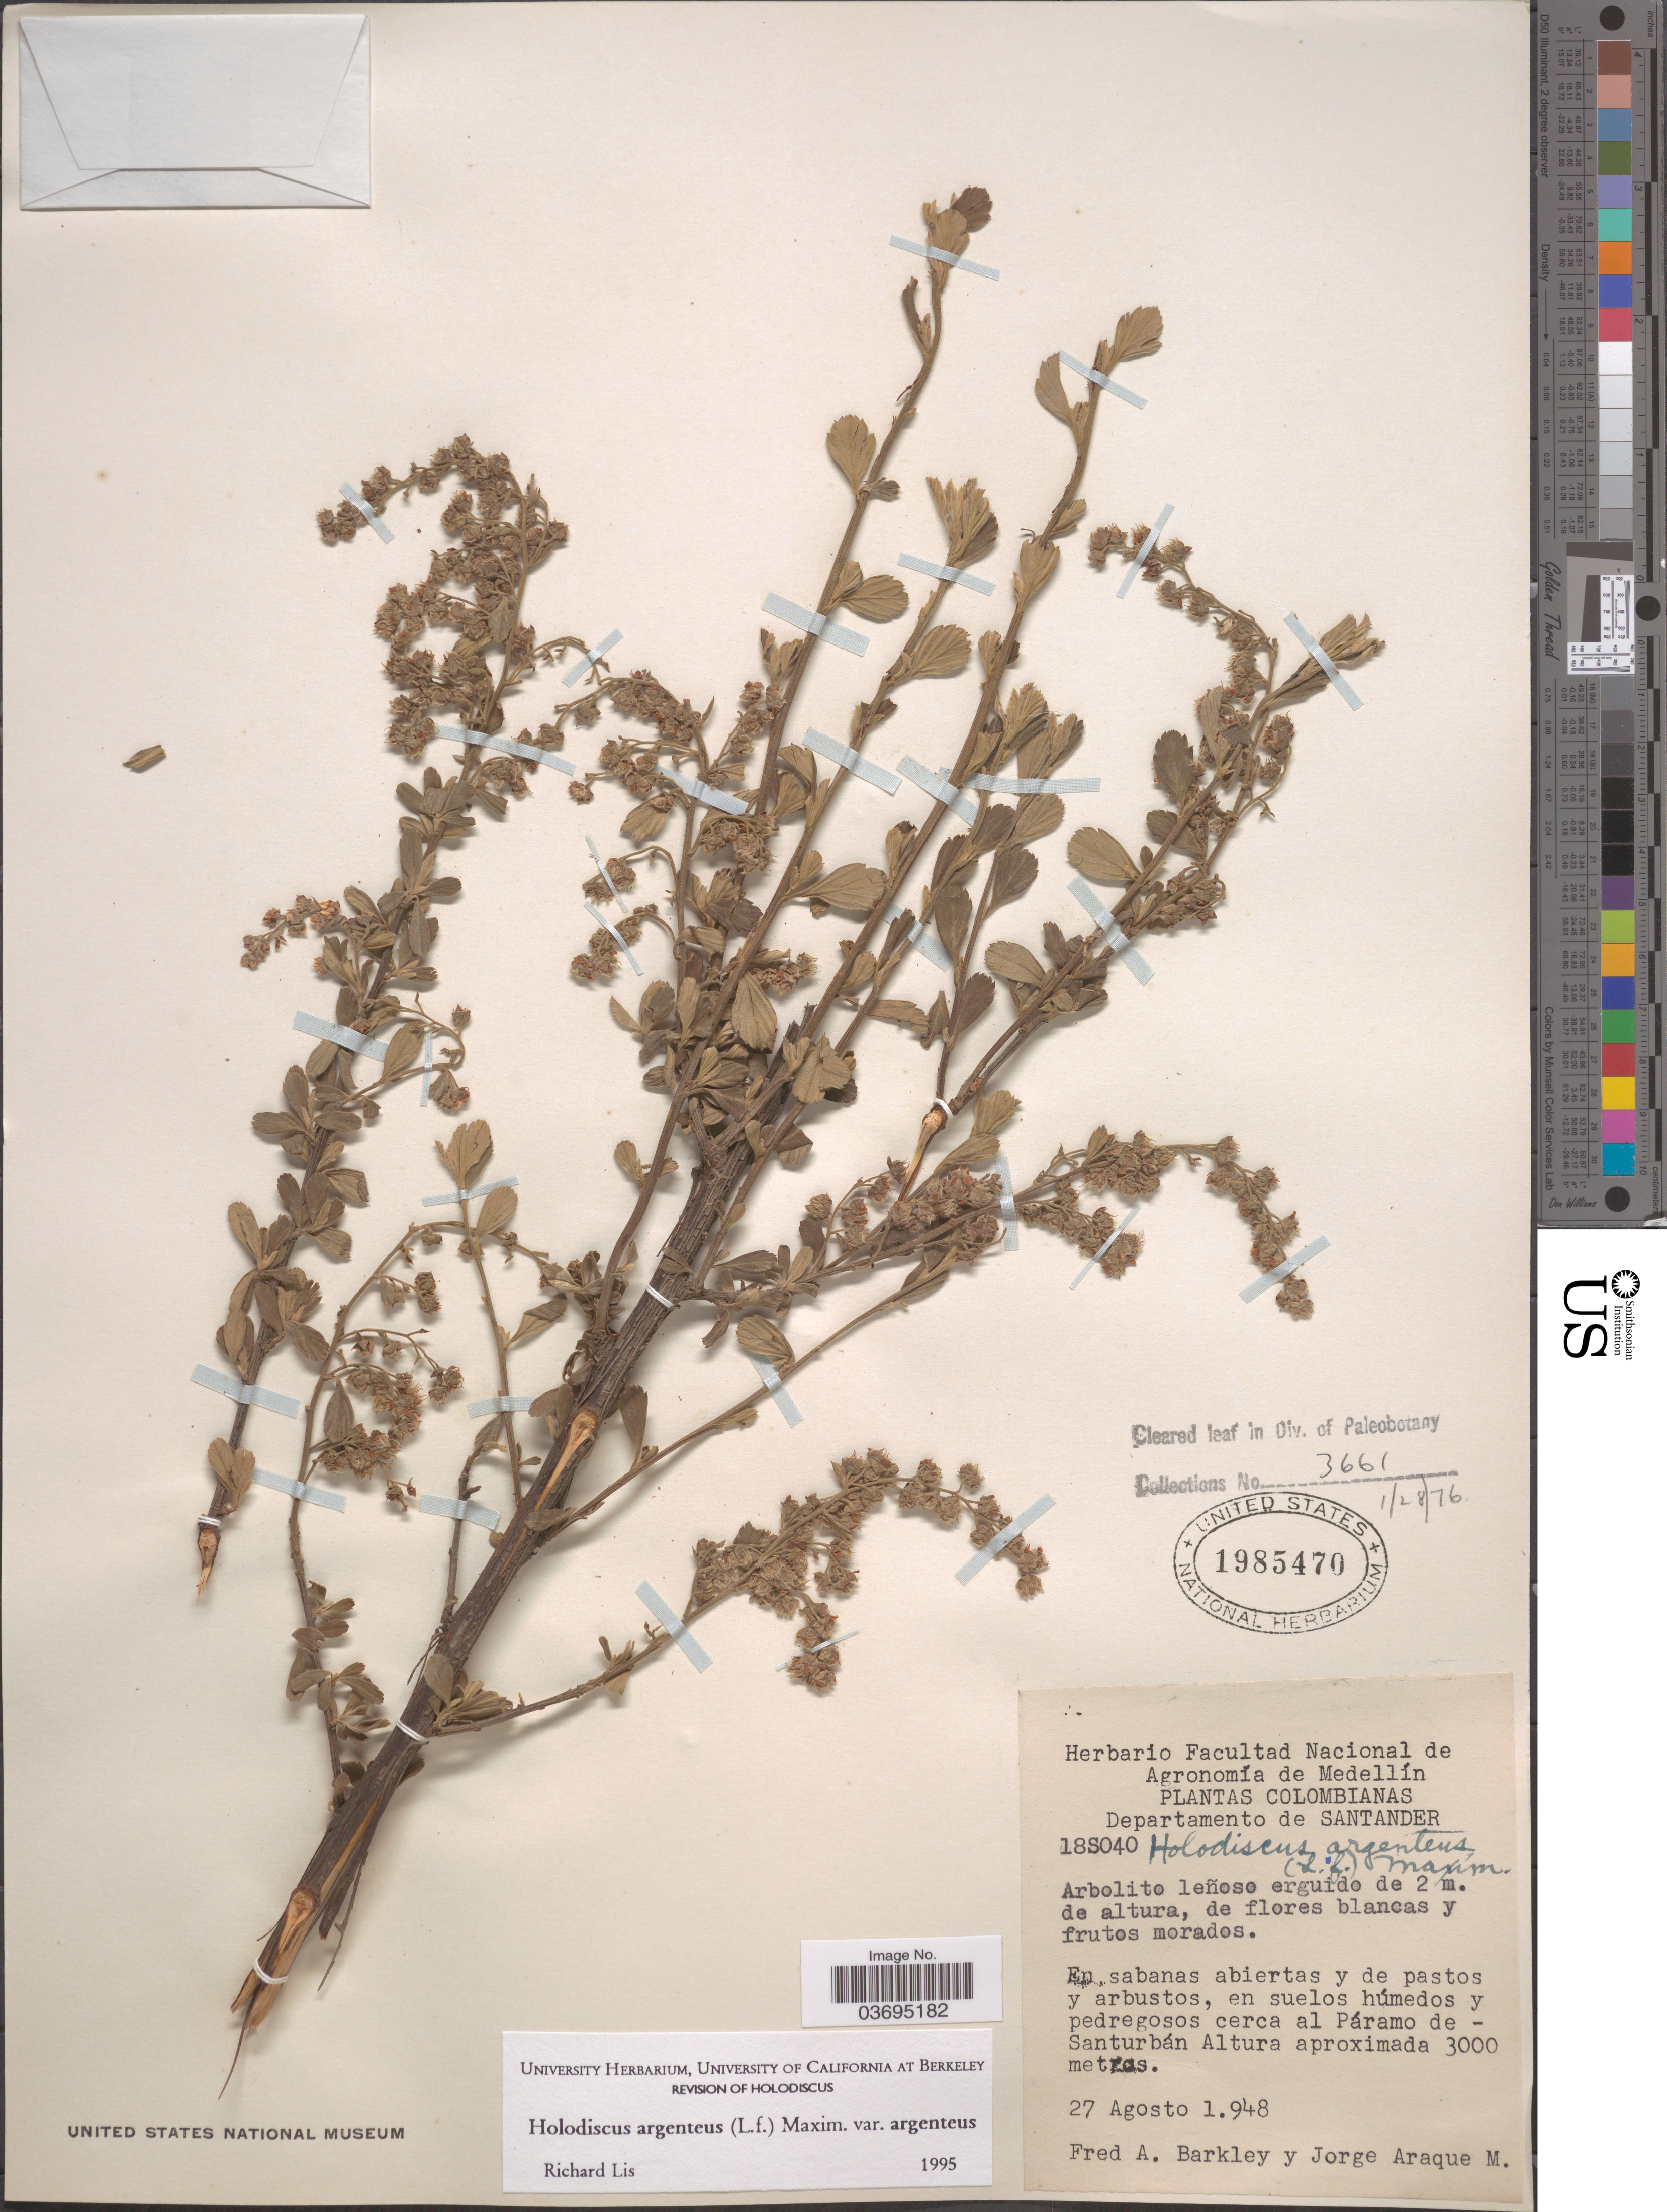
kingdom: Plantae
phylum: Tracheophyta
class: Magnoliopsida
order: Rosales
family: Rosaceae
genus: Holodiscus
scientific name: Holodiscus argenteus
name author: (L. f.) Maxim.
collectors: F. A. Barkley & J. Araque Molina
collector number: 18S040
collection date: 1948-08-27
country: Colombia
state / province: Santander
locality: Departamento de Santander. Cerca al Páramo de Santurbán.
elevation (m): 3000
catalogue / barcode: US 1985470